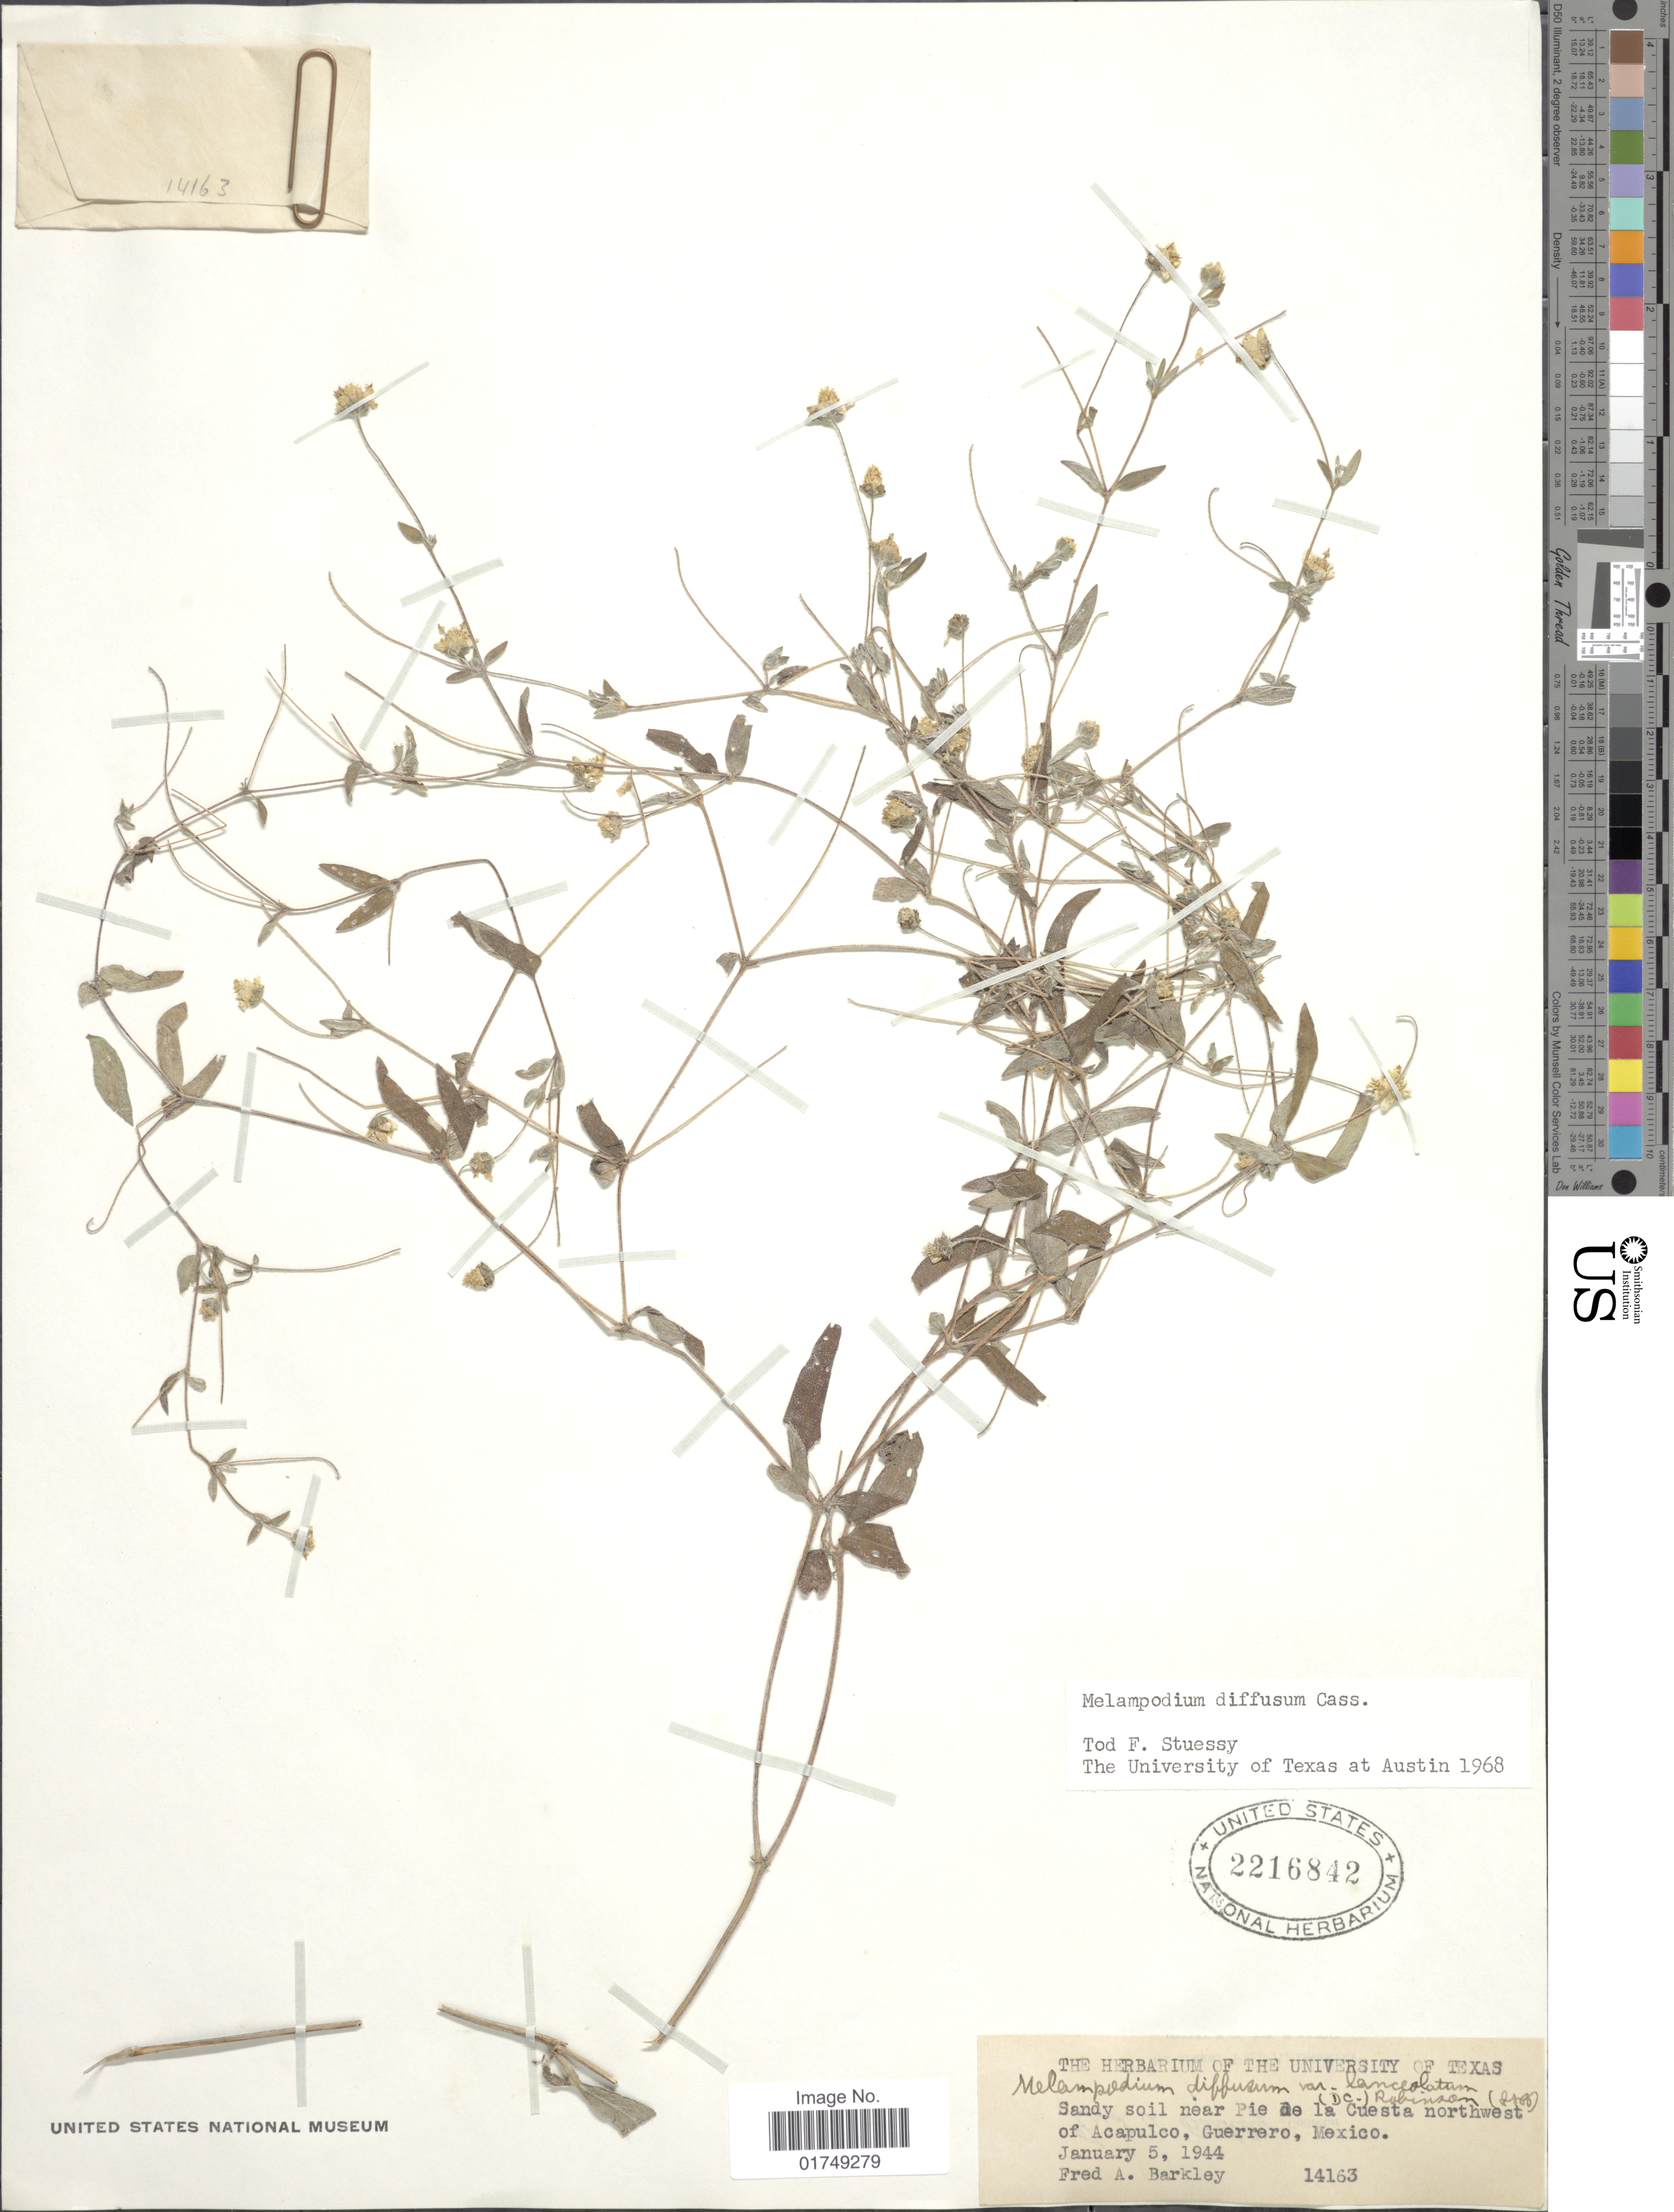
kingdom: Plantae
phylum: Tracheophyta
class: Magnoliopsida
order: Asterales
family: Asteraceae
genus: Melampodium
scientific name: Melampodium diffusum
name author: Cass.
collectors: F. A. Barkley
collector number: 14163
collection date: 1944-01-05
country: Mexico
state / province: Guerrero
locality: Near Pie de la Cuesta northwest of Acapulco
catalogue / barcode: US 2216842